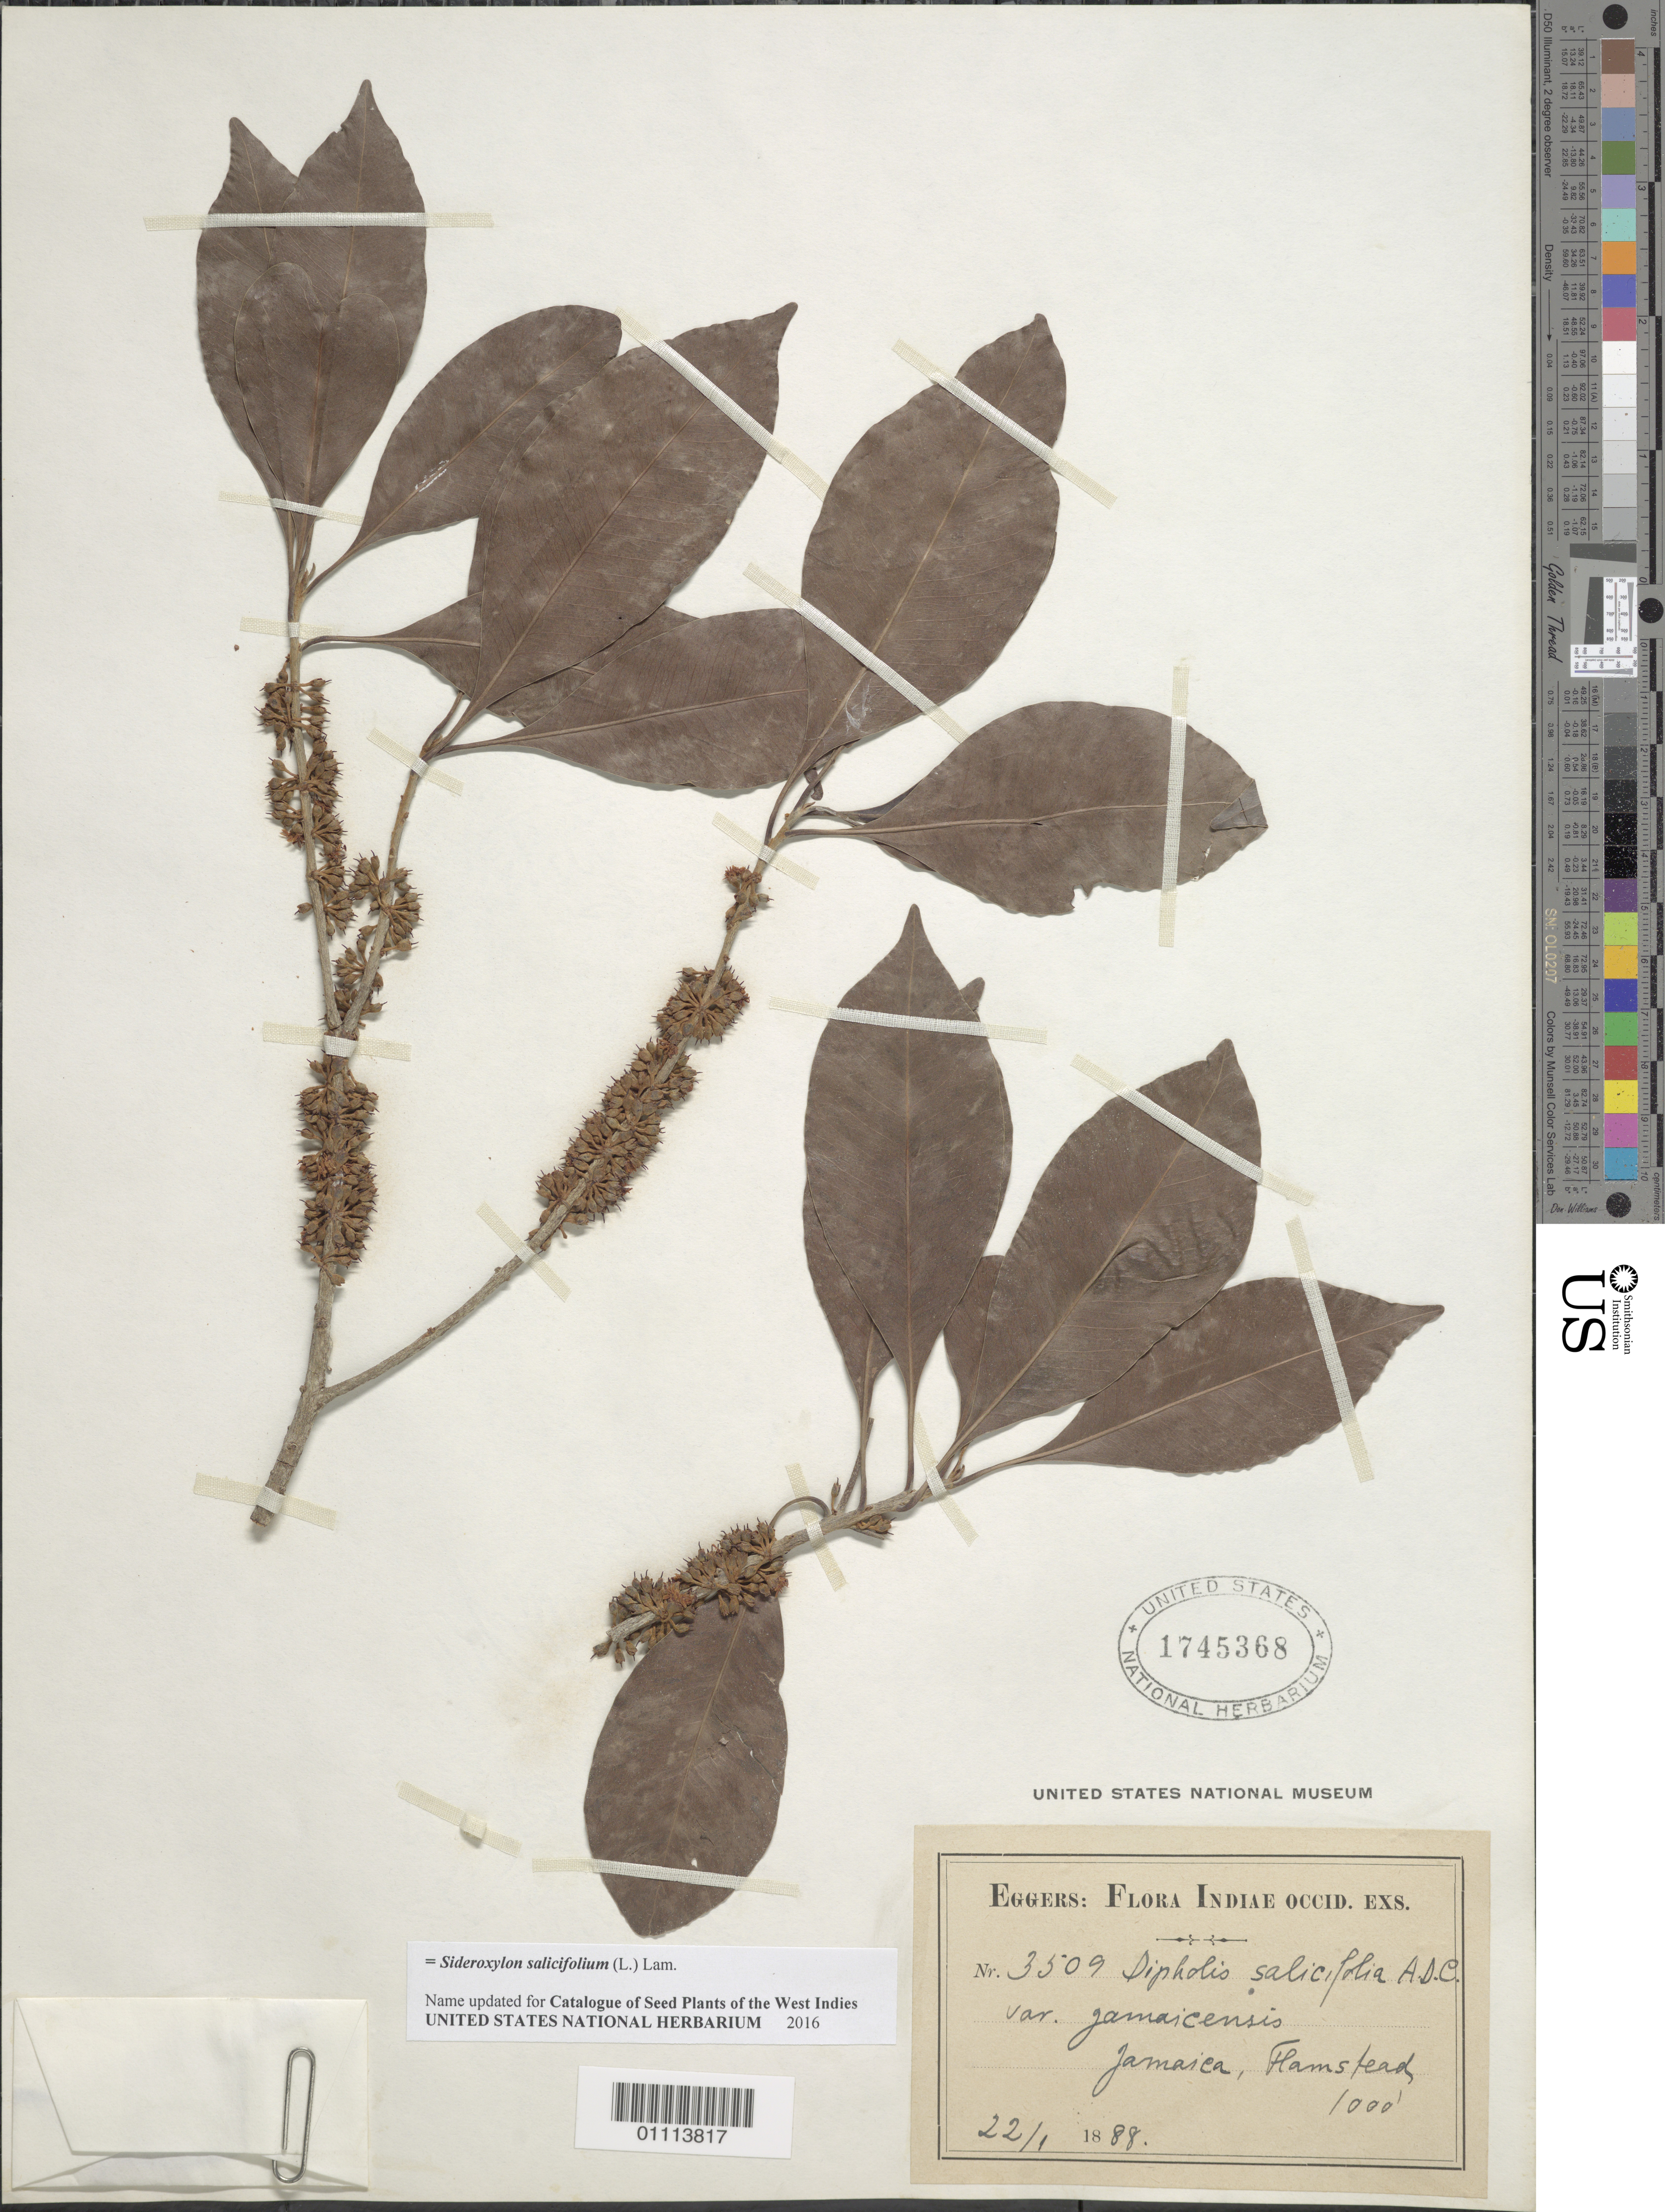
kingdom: Plantae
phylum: Tracheophyta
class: Magnoliopsida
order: Ericales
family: Sapotaceae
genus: Dipholis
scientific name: Dipholis salicifolia var. jamaicensis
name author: Pierre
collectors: H. F. A. von Eggers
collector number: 3509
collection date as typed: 22 Jan 1888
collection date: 1888-01-22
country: Jamaica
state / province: Saint Andrew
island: Jamaica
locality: Jamaica, Flamstead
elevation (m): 305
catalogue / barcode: US 1745368